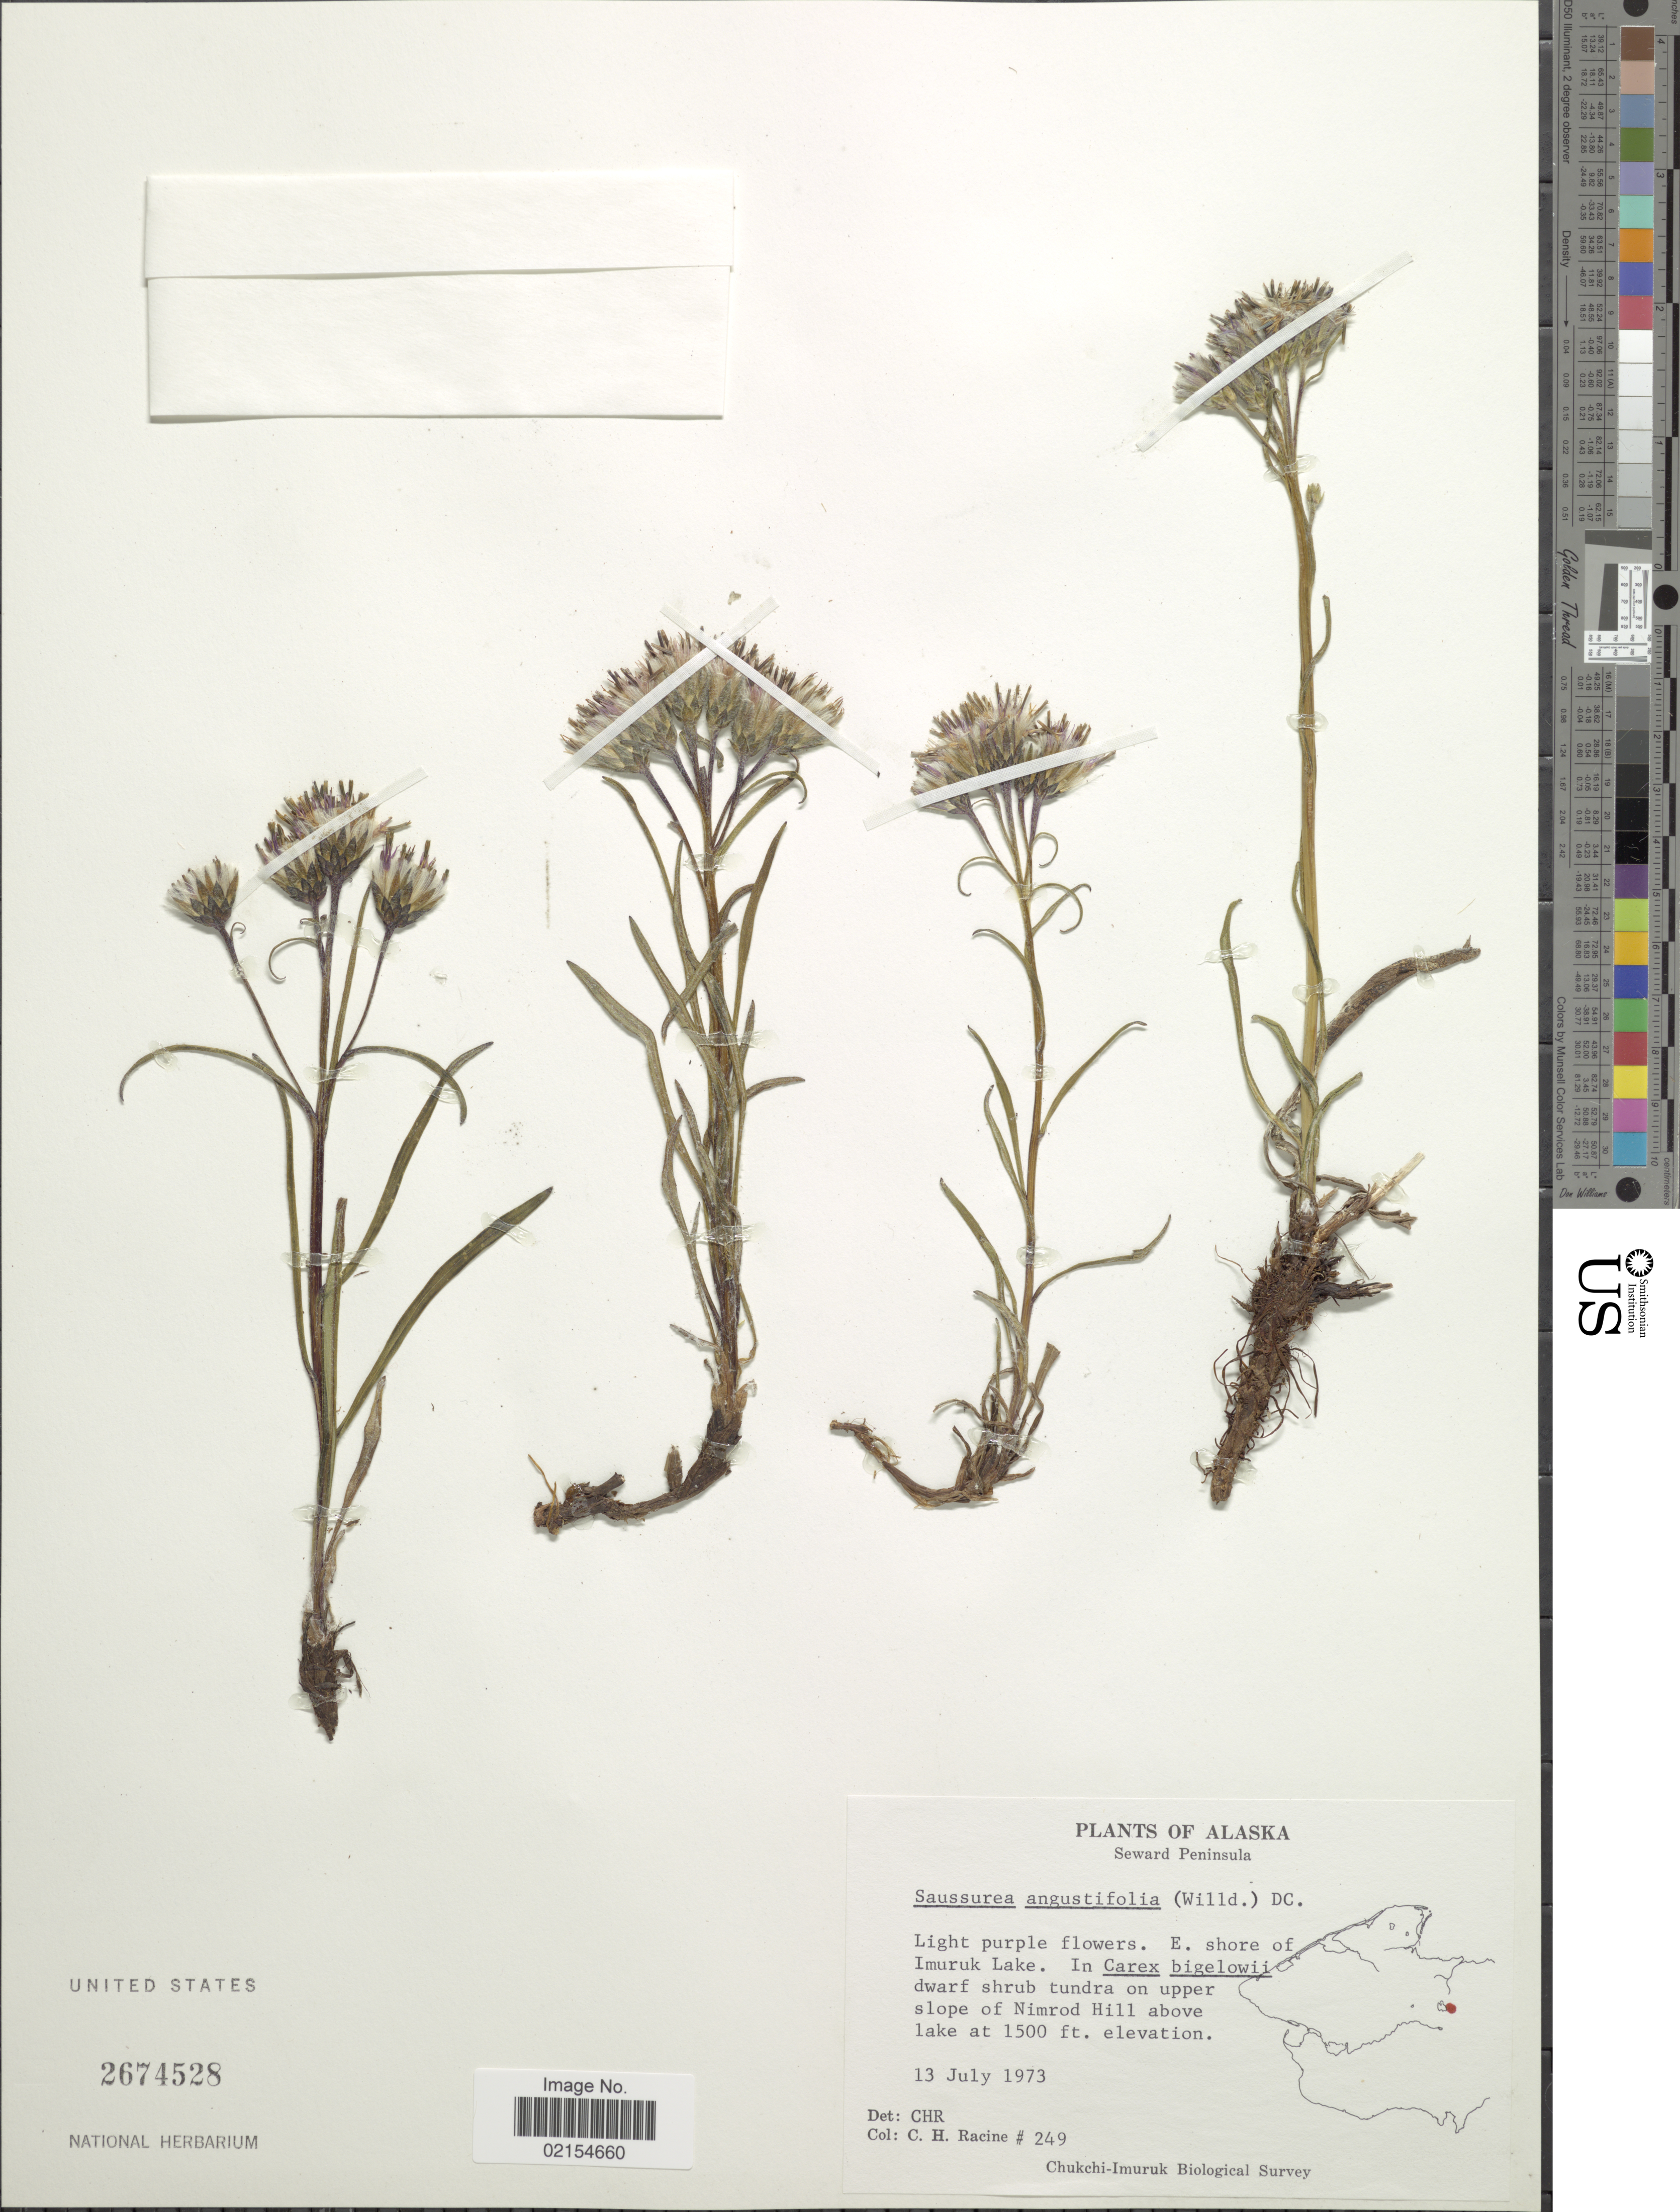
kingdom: Plantae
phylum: Tracheophyta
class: Magnoliopsida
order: Asterales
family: Asteraceae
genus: Saussurea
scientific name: Saussurea angustifolia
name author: (L.) DC.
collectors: C. Racine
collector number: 249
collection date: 1973-07-13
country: United States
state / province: Alaska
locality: Seward Peninsula, E. shore of Imuruk Lake, on upper slope of Nimrod Hill above lake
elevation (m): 457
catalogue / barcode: US 2674528